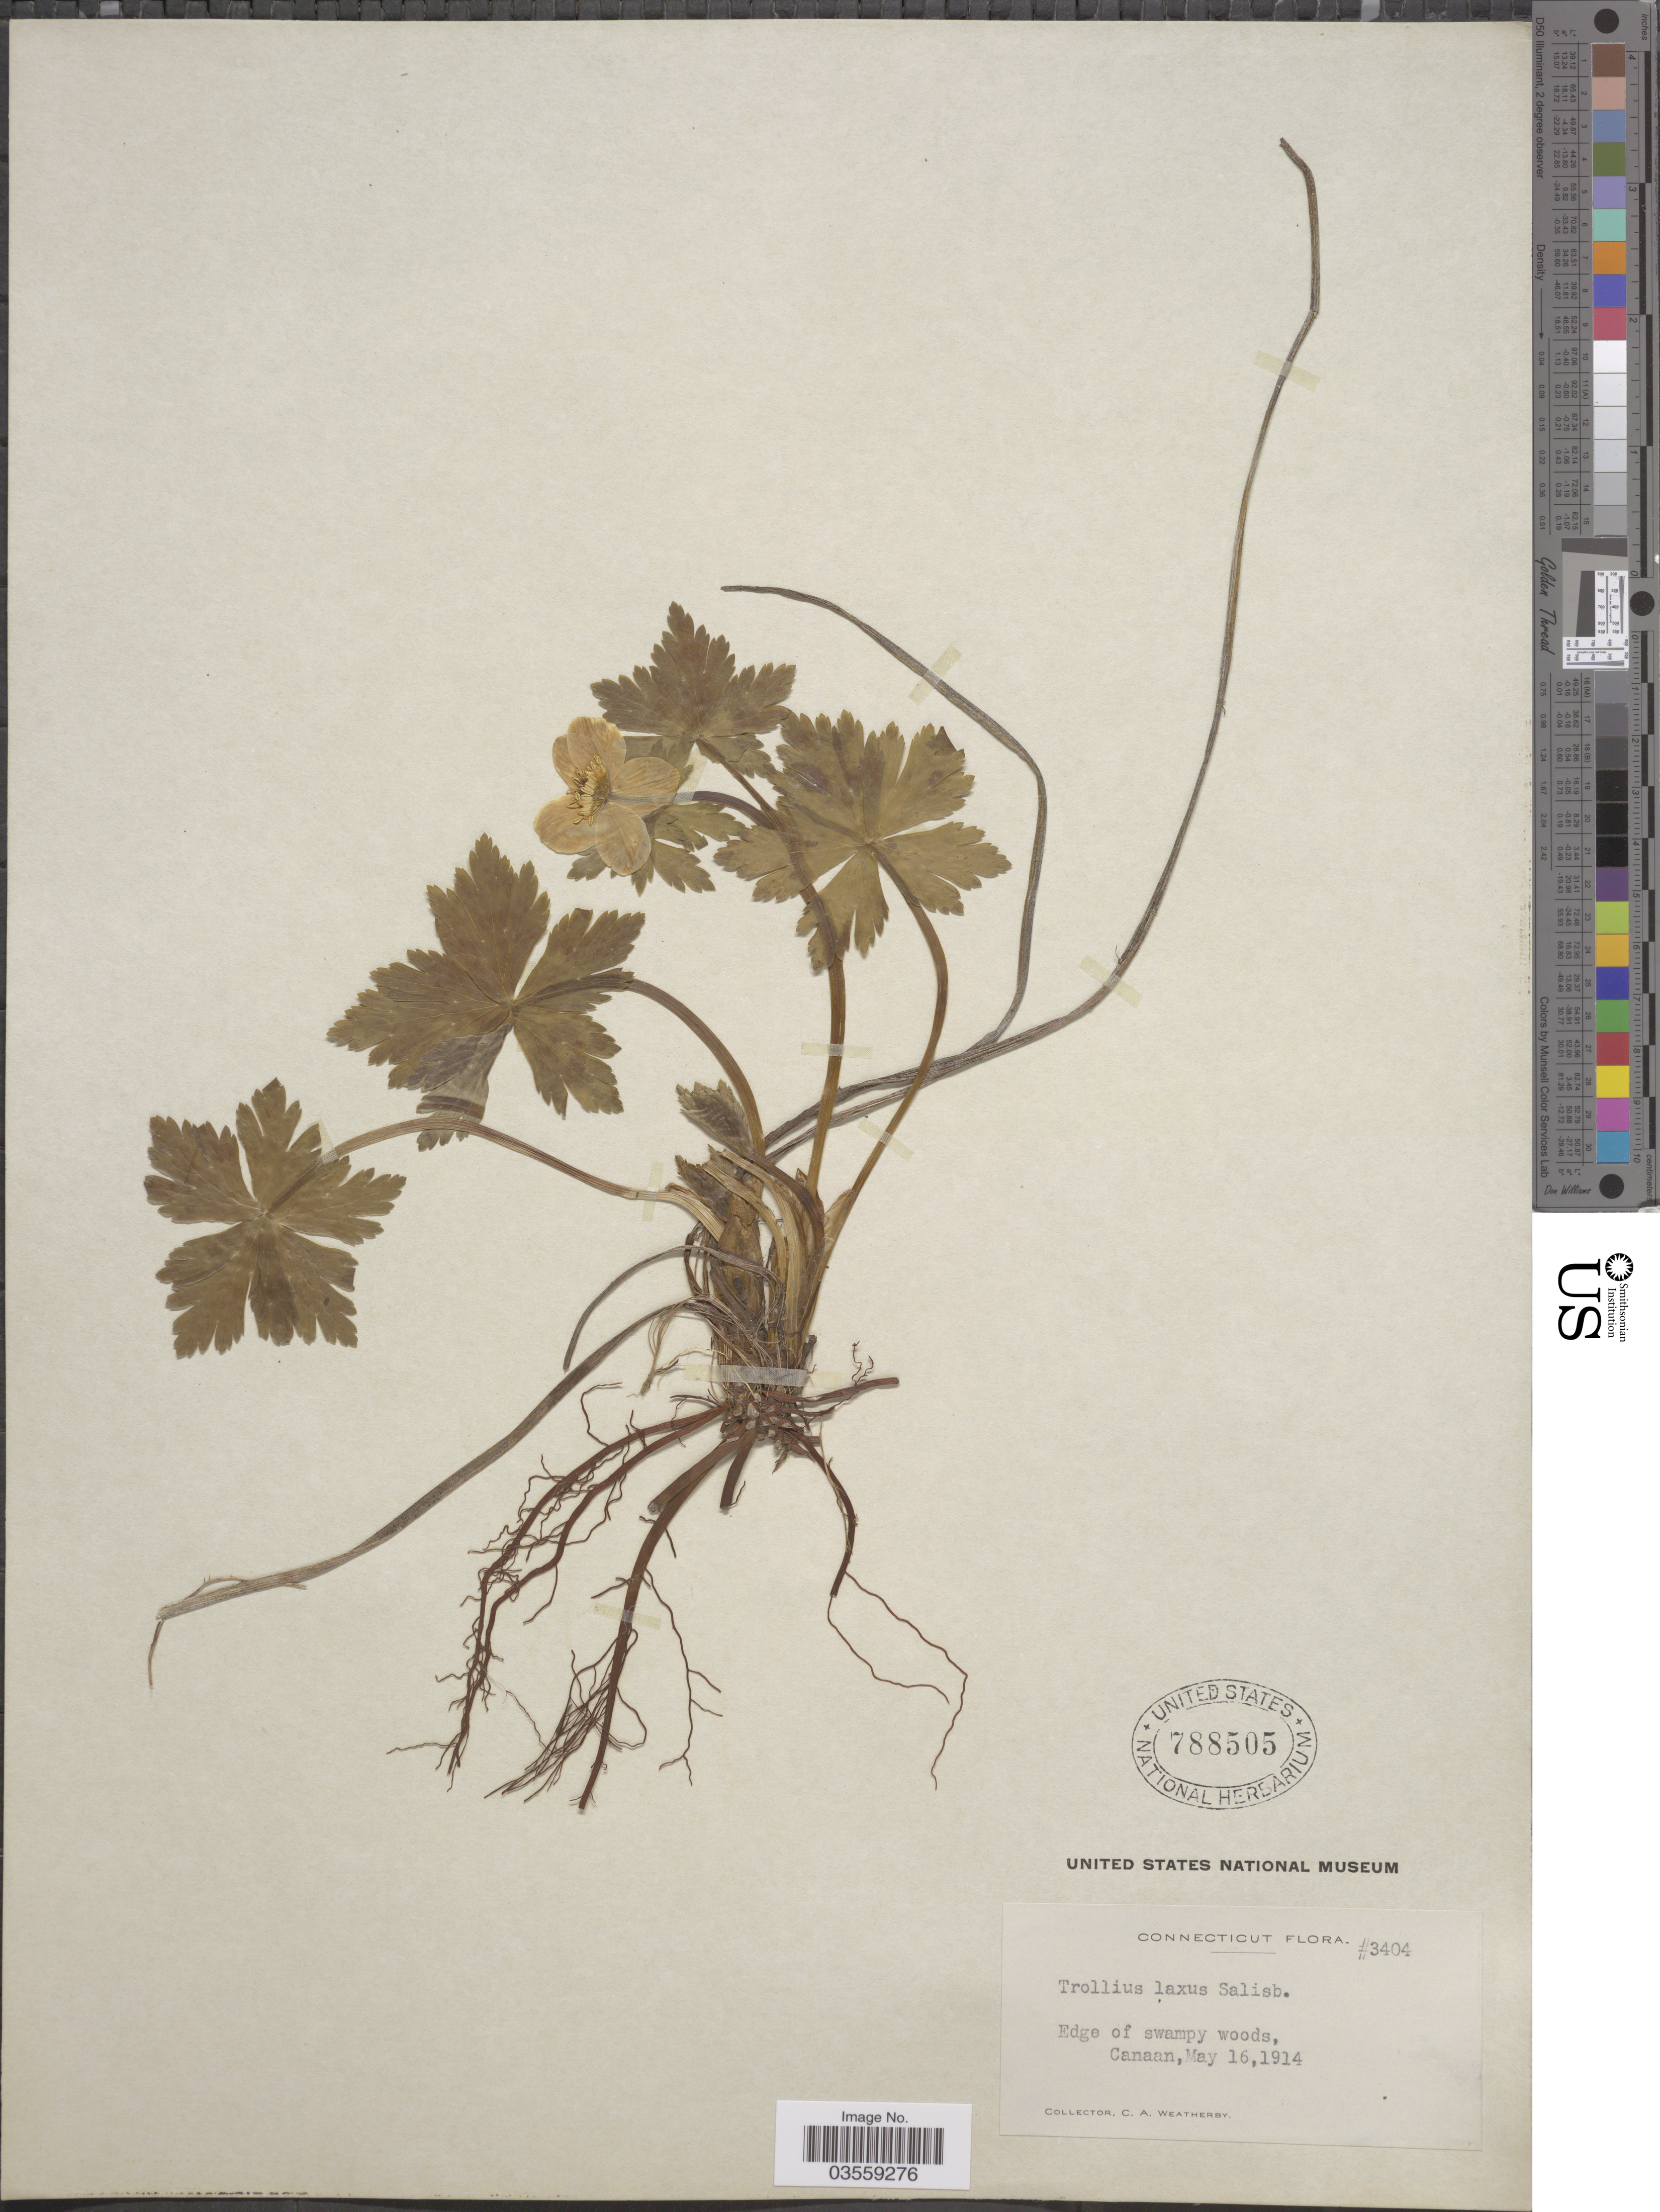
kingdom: Plantae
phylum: Tracheophyta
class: Magnoliopsida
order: Ranunculales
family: Ranunculaceae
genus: Trollius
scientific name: Trollius laxus var. laxus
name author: Salisb.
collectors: C. A. Weatherby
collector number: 3404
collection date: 1914-05-16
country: United States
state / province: Connecticut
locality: Canaan.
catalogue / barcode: US 788505